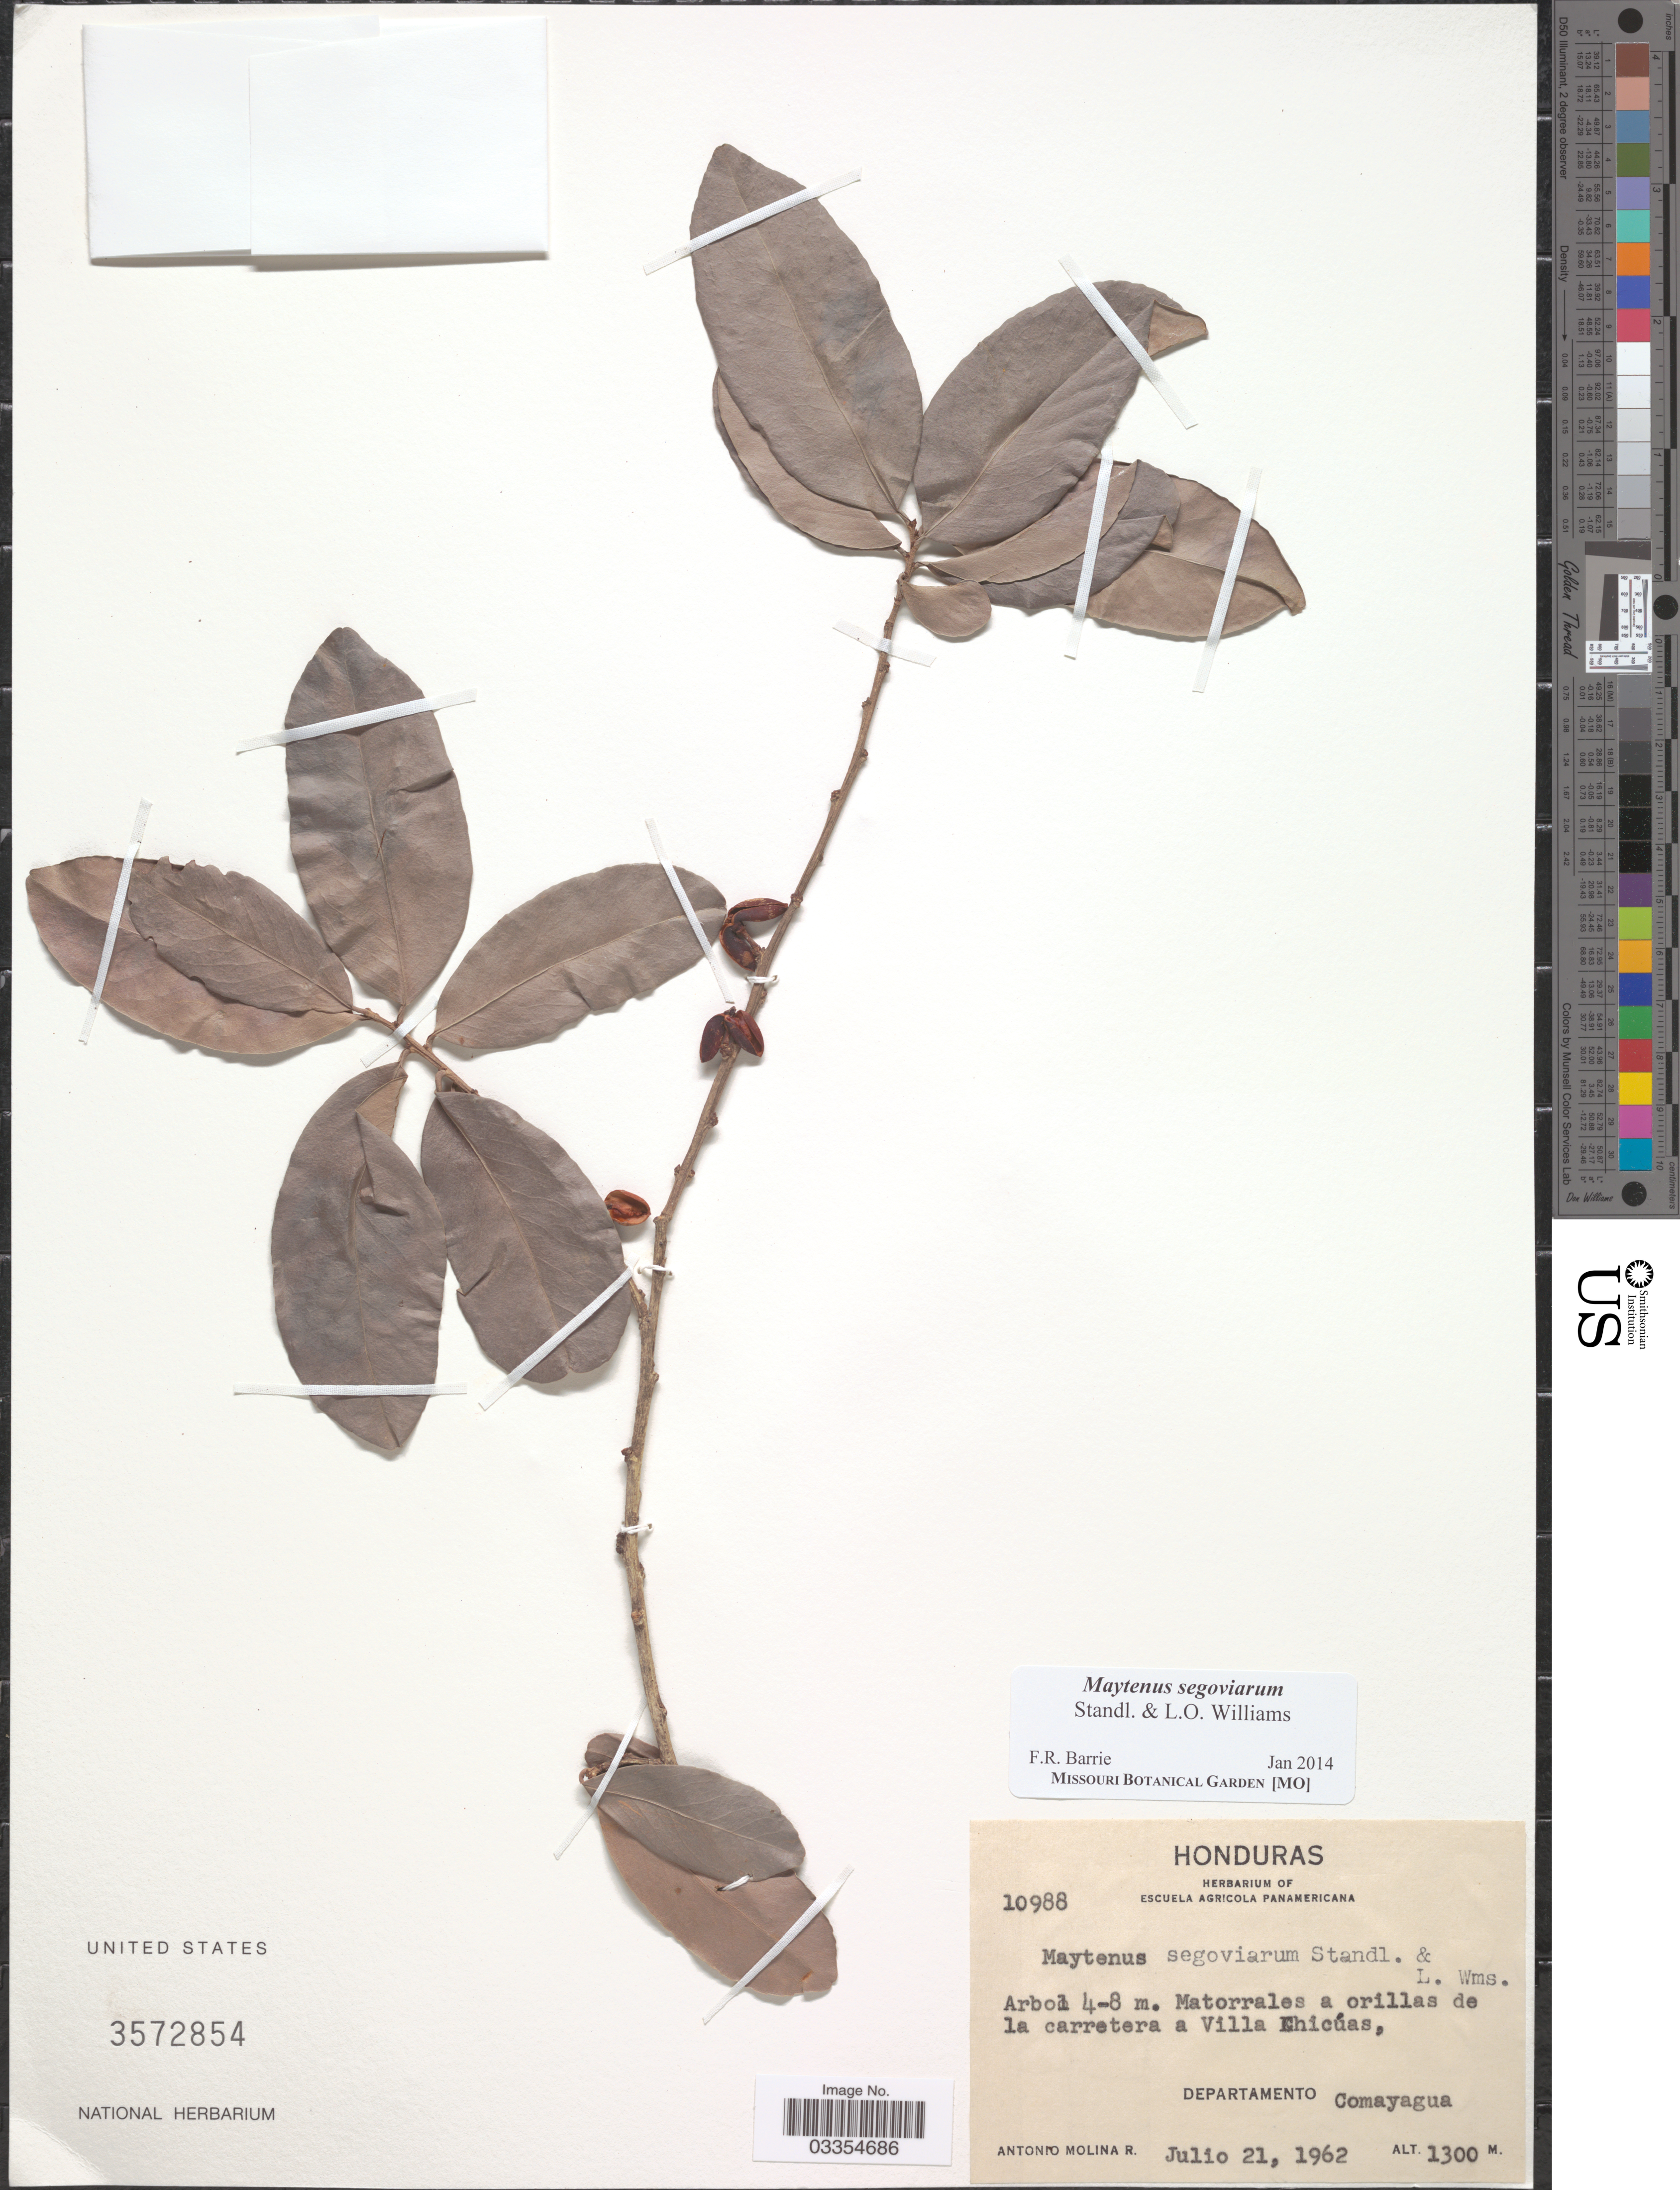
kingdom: Plantae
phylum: Tracheophyta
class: Magnoliopsida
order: Celastrales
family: Celastraceae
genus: Maytenus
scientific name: Maytenus segoviarum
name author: Standl. & L.O. Williams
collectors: A. Molina R.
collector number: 10988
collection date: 1962-07-21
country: Honduras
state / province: Comayagua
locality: Matorrales a orillas de la carretera a Villa Chicúas. Departamento Comayagua.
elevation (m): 1300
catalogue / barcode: US 3572854